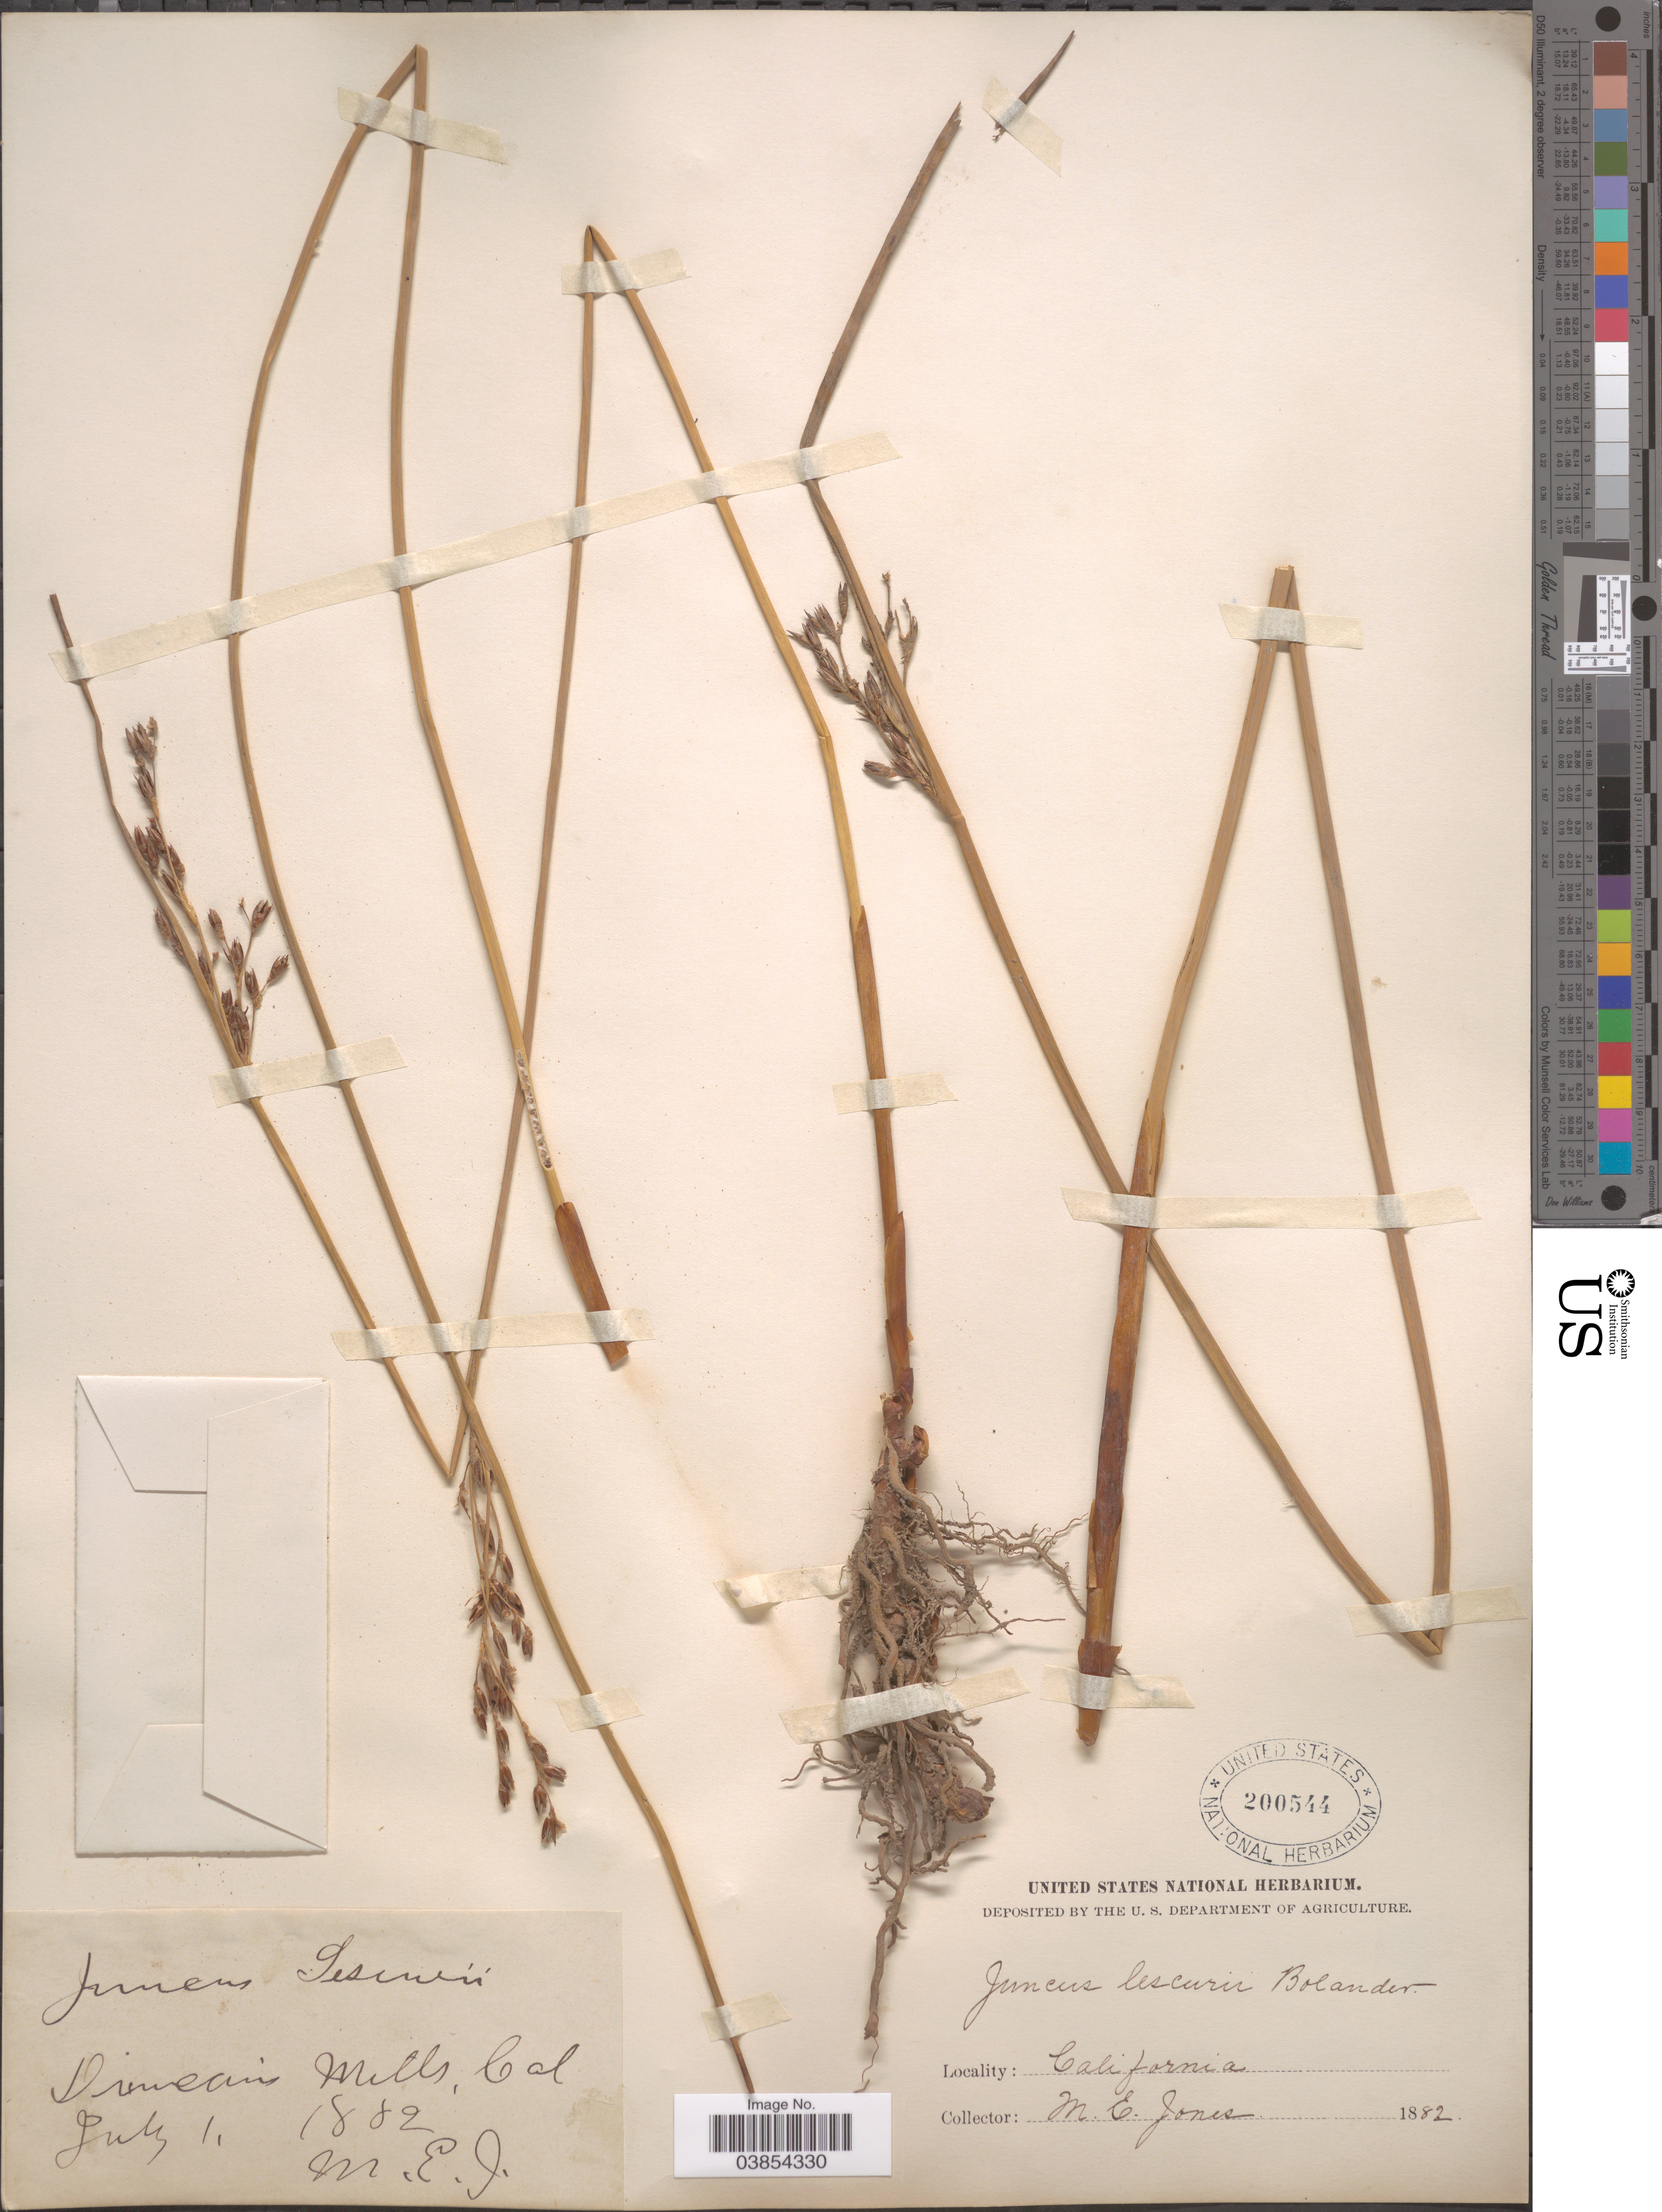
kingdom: Plantae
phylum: Tracheophyta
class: Liliopsida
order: Poales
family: Juncaceae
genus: Juncus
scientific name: Juncus lesueurii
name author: Bol.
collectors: M. E. Jones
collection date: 1882-07-01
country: United States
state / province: California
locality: Duncan's Mills.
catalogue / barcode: US 200544